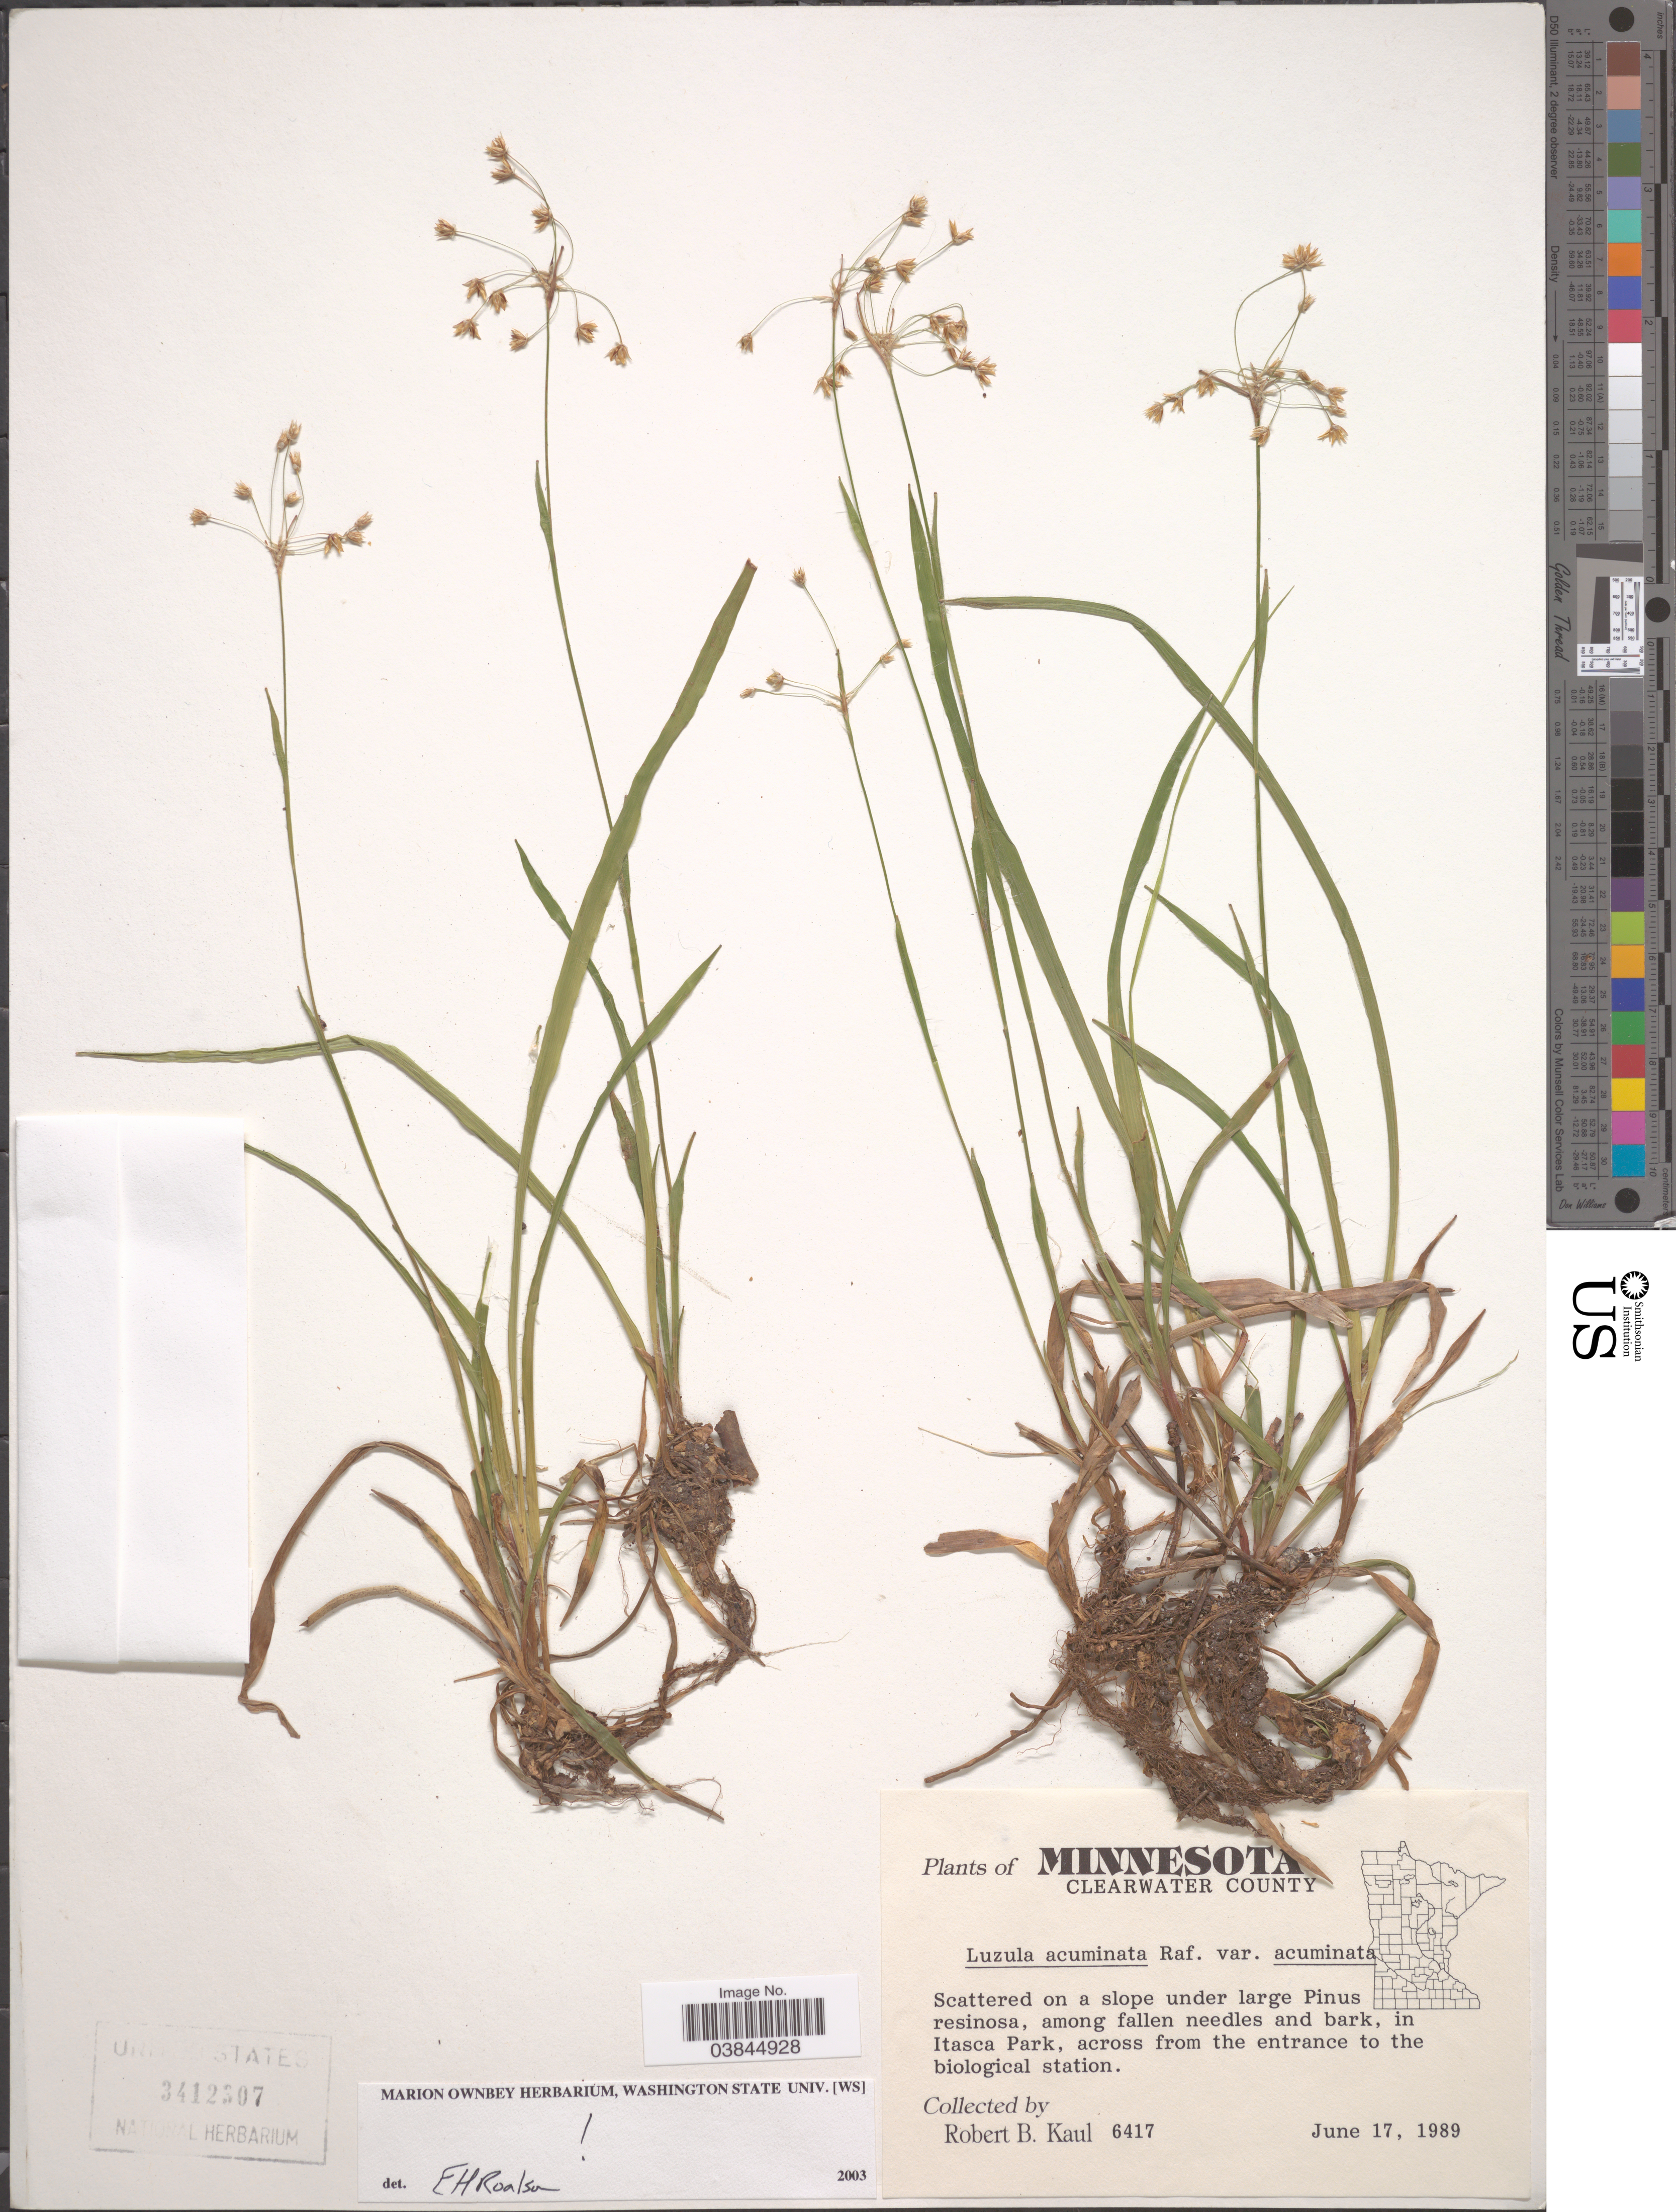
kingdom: Plantae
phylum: Tracheophyta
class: Liliopsida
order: Poales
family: Juncaceae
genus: Luzula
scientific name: Luzula acuminata var. acuminata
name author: Raf.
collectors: R. Kaul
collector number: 6417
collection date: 1989-06-17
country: United States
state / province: Minnesota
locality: Clearwater County. In Itasca Park, across from the entrance to the biological station.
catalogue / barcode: US 3412307